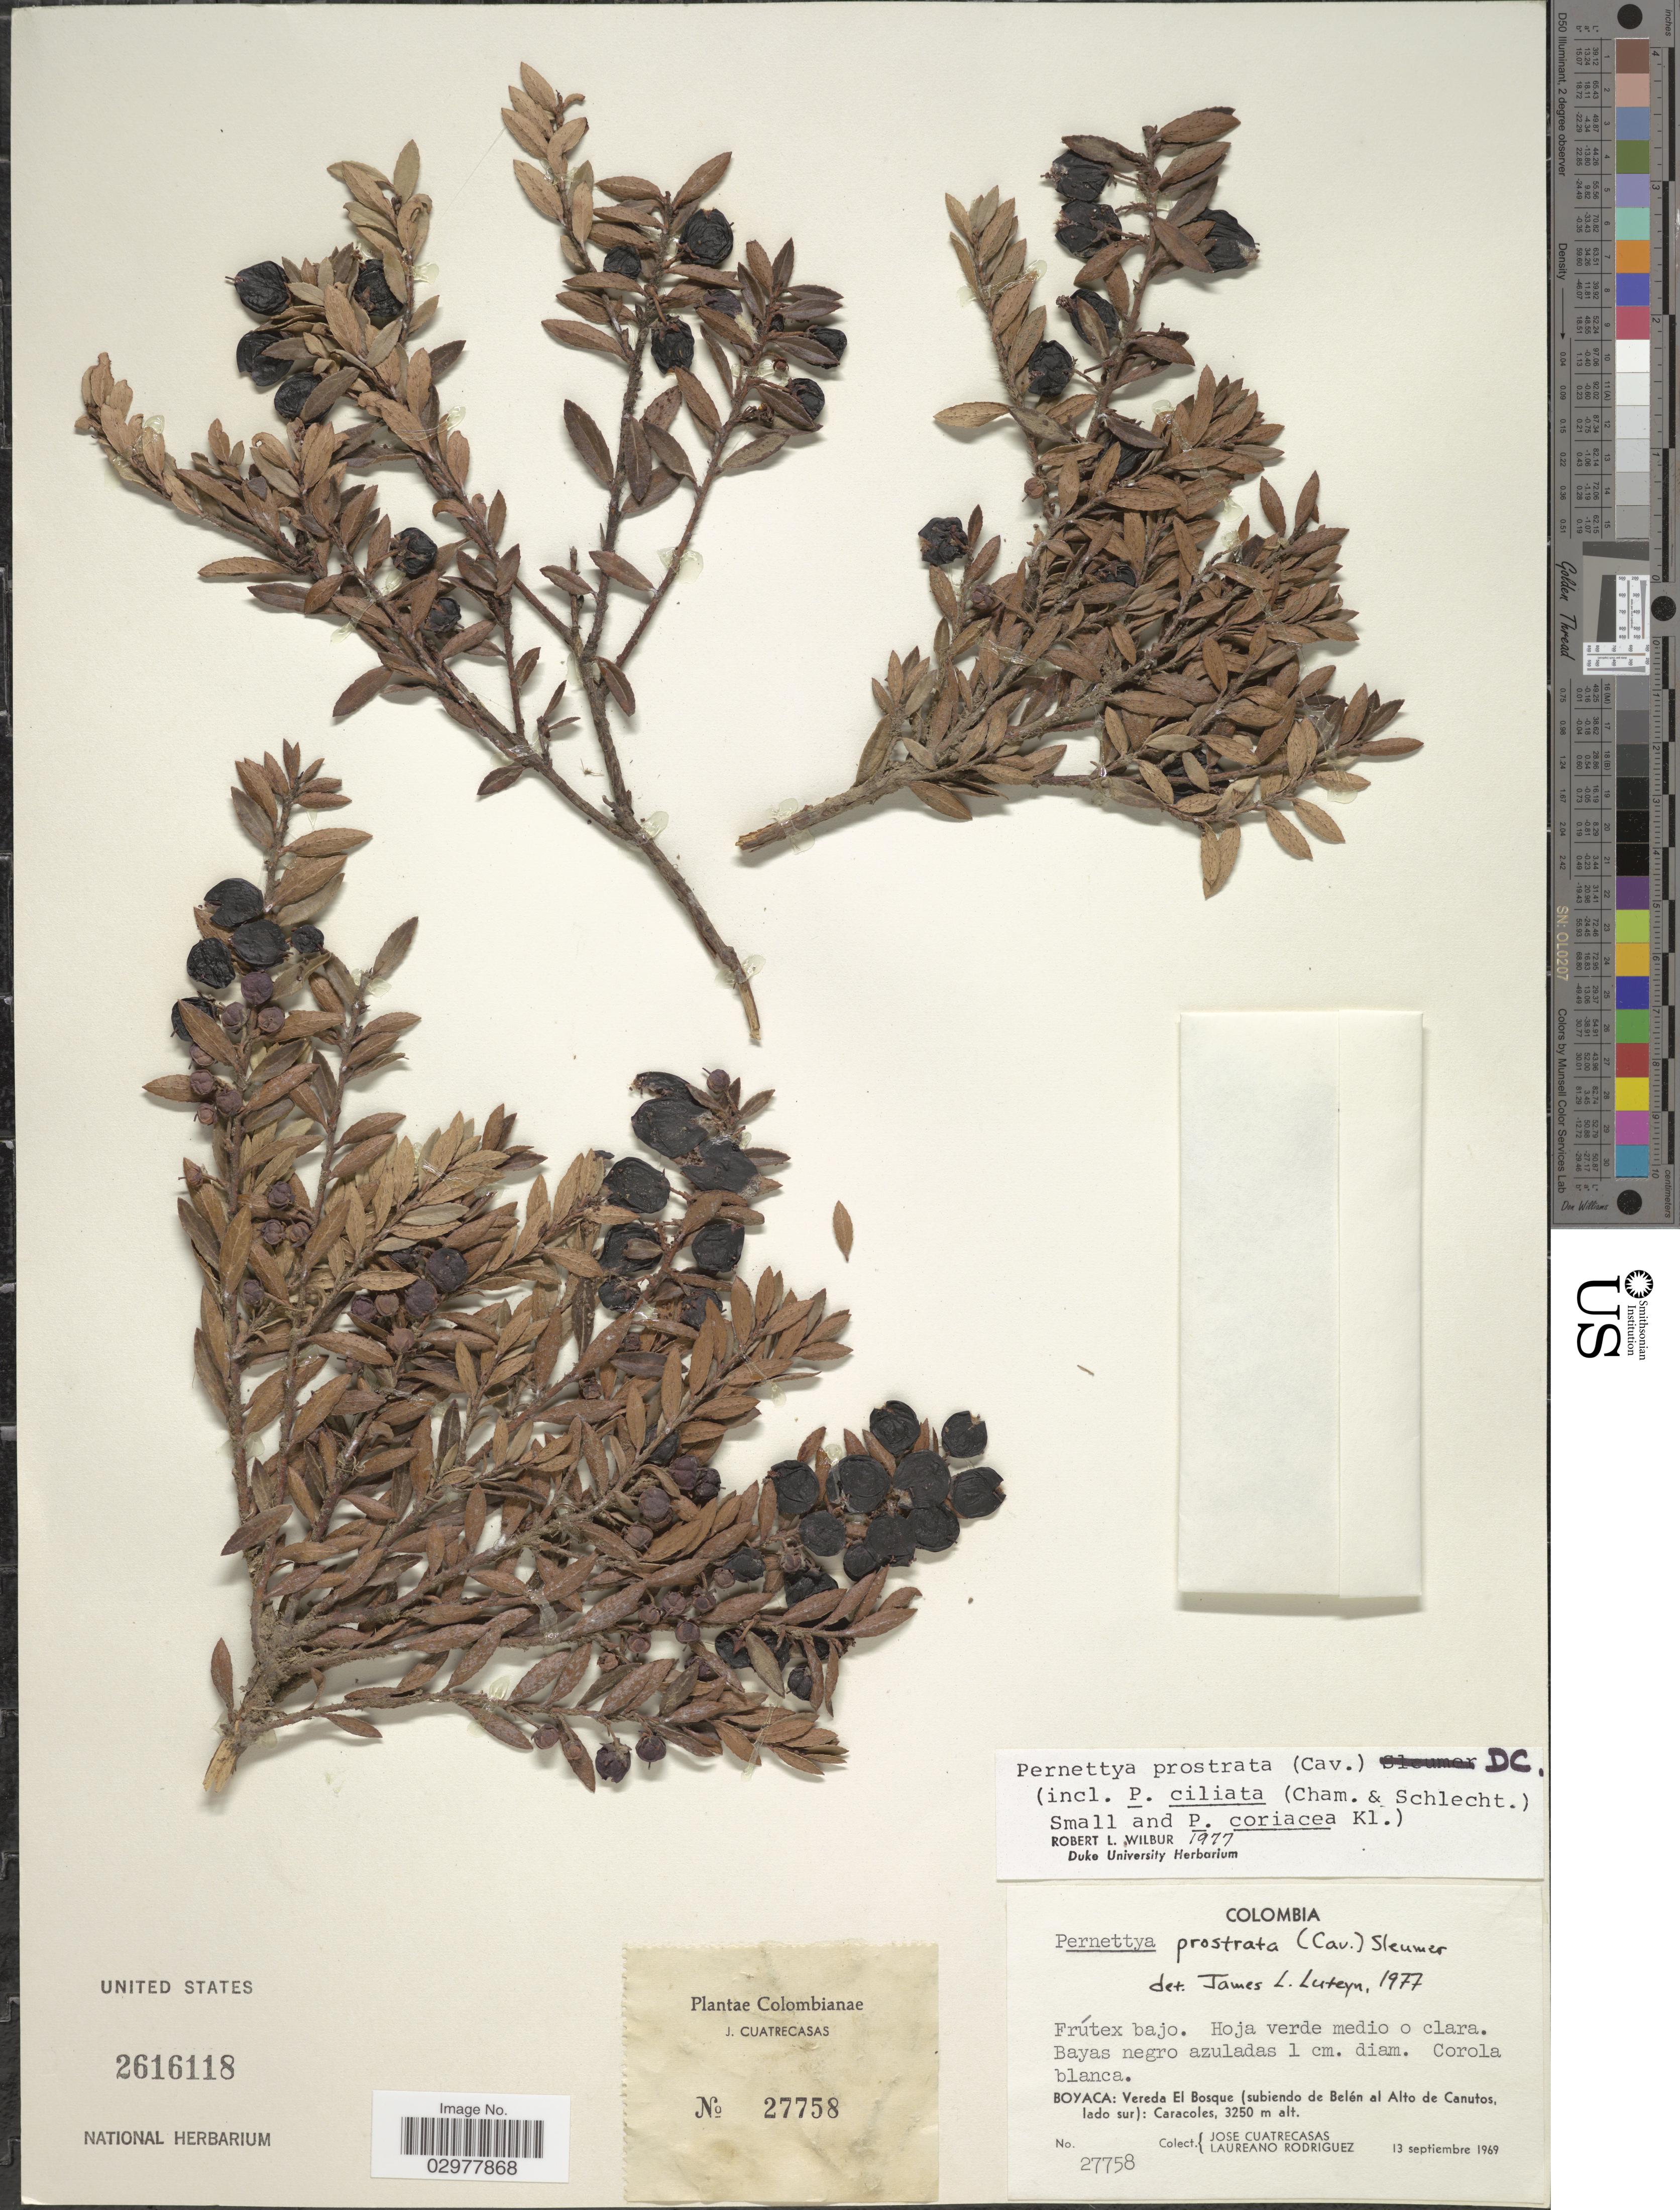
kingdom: Plantae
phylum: Tracheophyta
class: Magnoliopsida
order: Ericales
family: Ericaceae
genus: Pernettya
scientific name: Pernettya prostrata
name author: (Cav.) DC.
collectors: J. Cuatrecasas & L. Rodriguez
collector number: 27758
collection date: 1969-09-13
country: Colombia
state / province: Boyacá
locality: Vereda El Bosque (subiendo de Belén al Alto de Canutos, lado sur): Caracoles.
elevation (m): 3250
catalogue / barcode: US 2616118